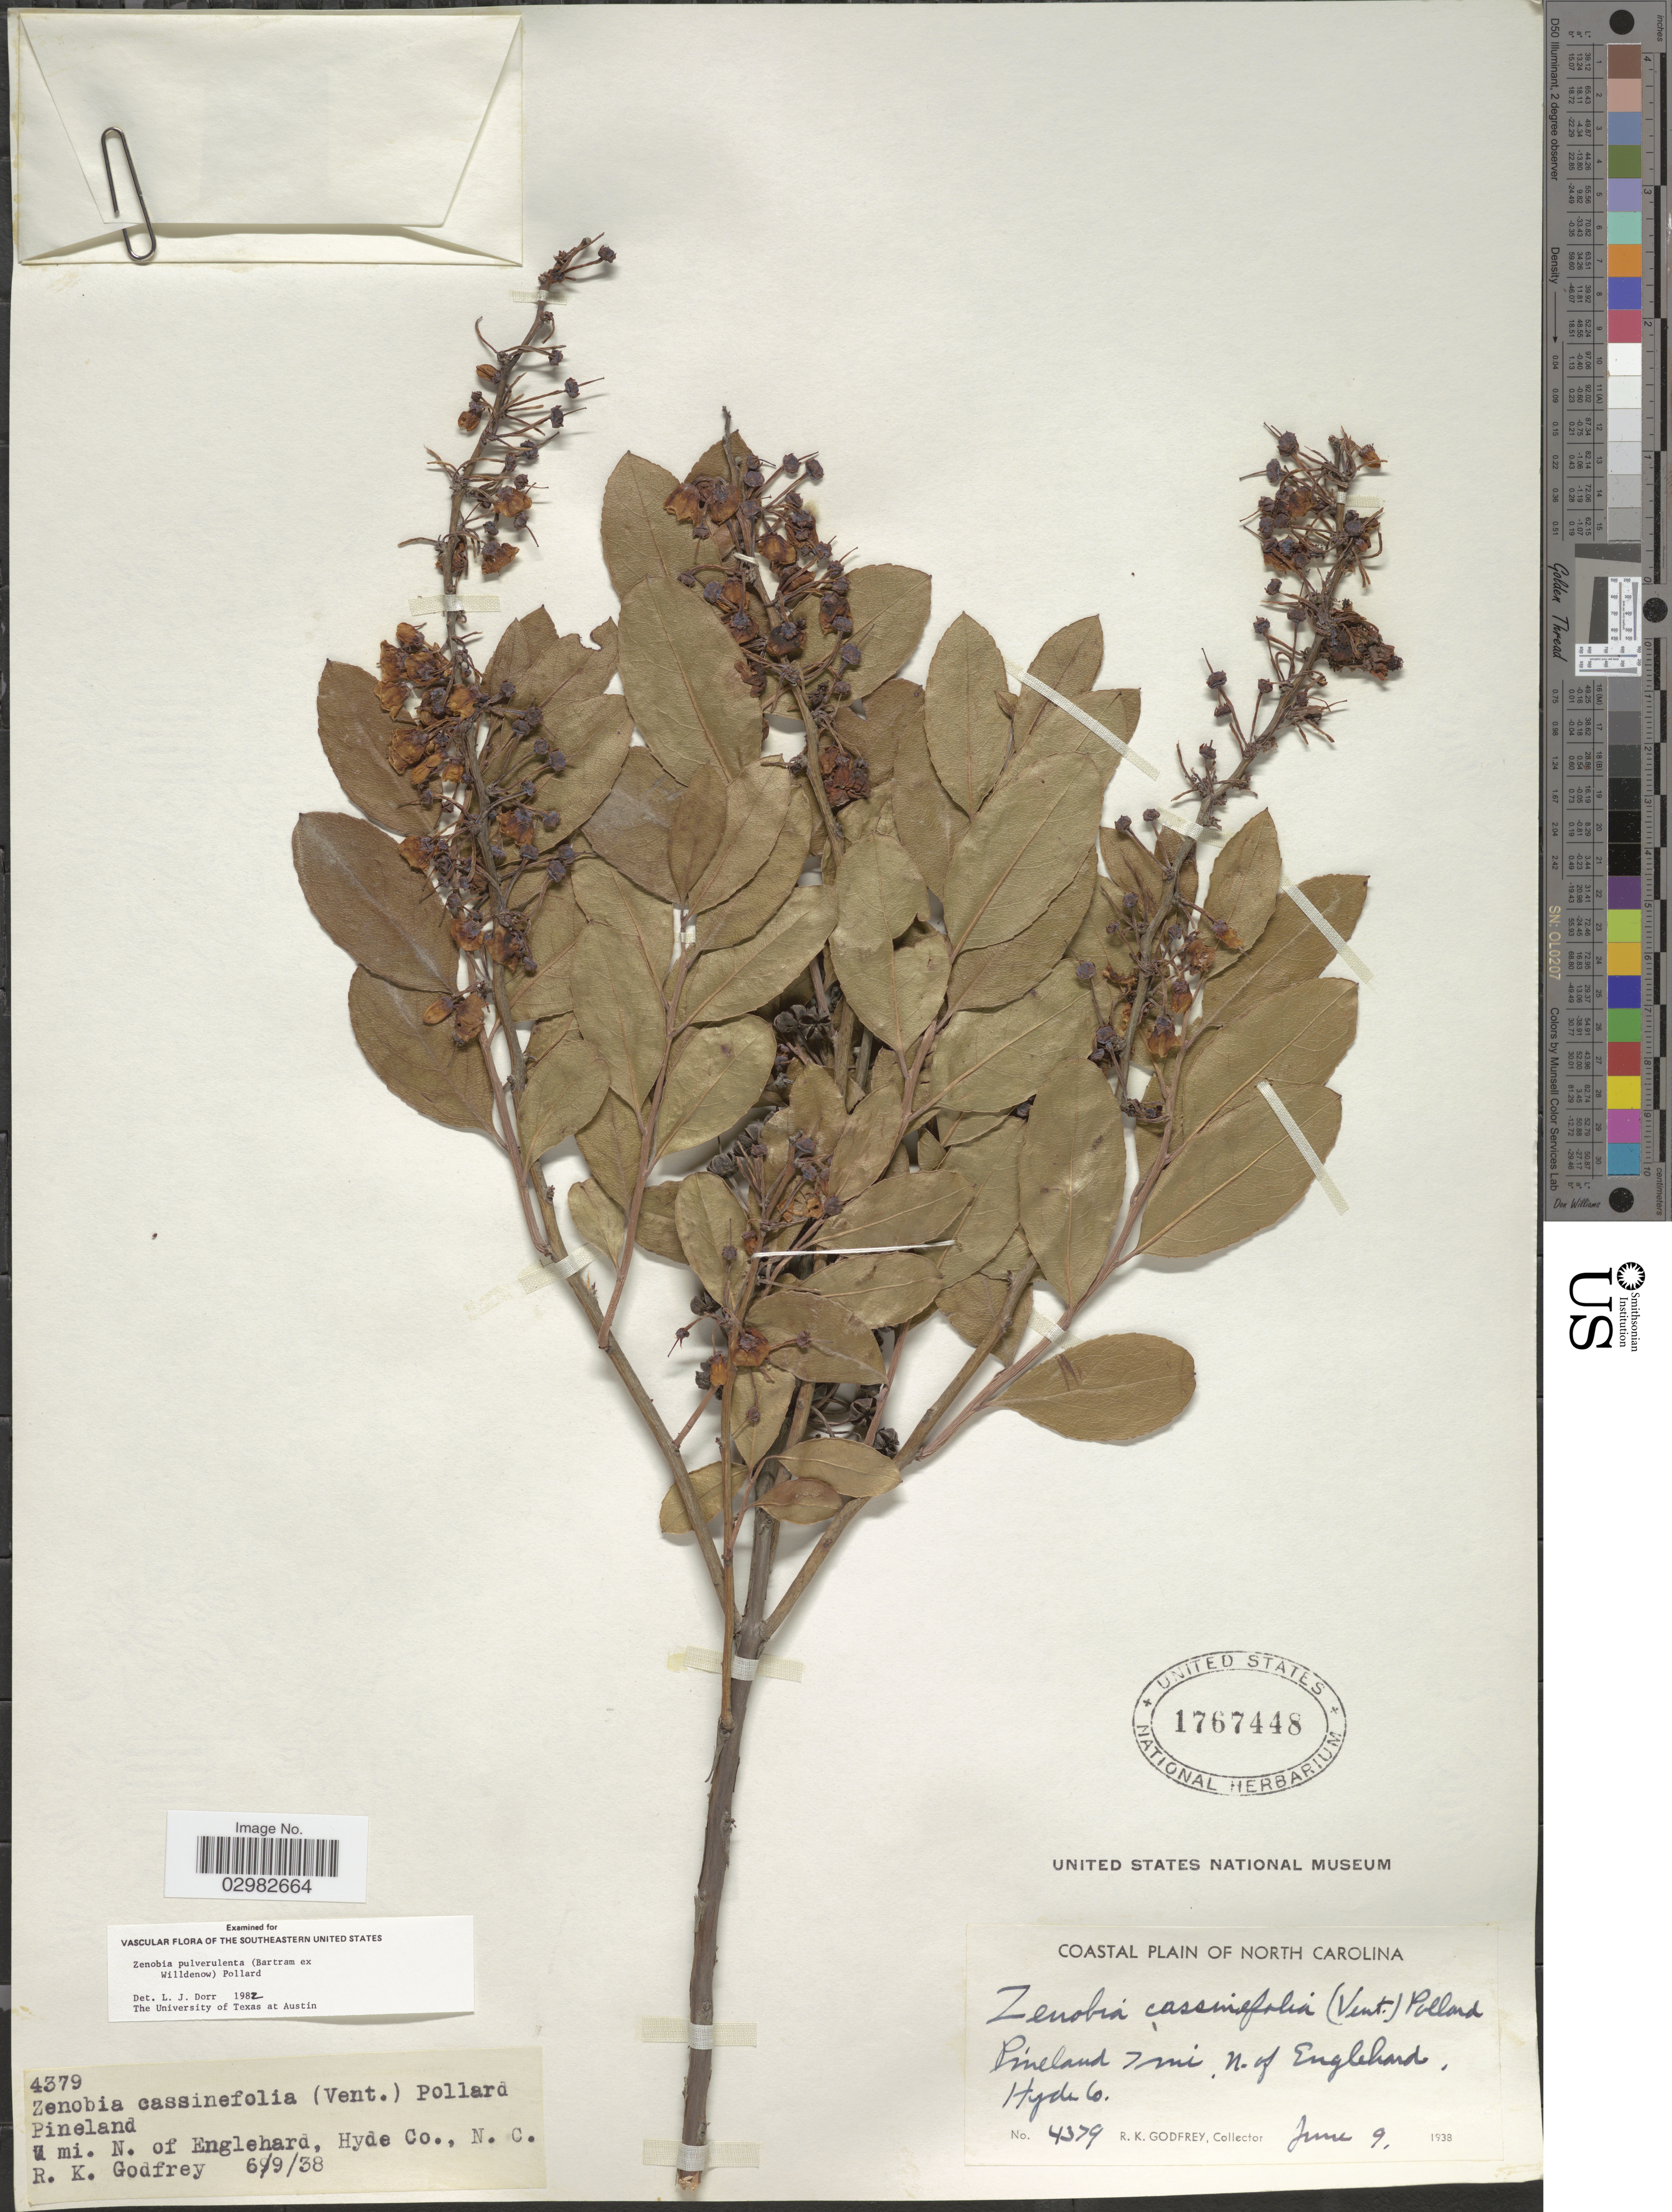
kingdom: Plantae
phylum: Tracheophyta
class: Magnoliopsida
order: Ericales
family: Ericaceae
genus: Zenobia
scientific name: Zenobia pulverulenta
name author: (W. Bartram ex Willd.) Pollard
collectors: R. K. Godfrey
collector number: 4379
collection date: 1938-06-09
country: United States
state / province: North Carolina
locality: Coastal Plain of North Carolina, Pineland 7 mi. N. of Englehard, Hyde Co.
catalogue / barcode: US 1767448